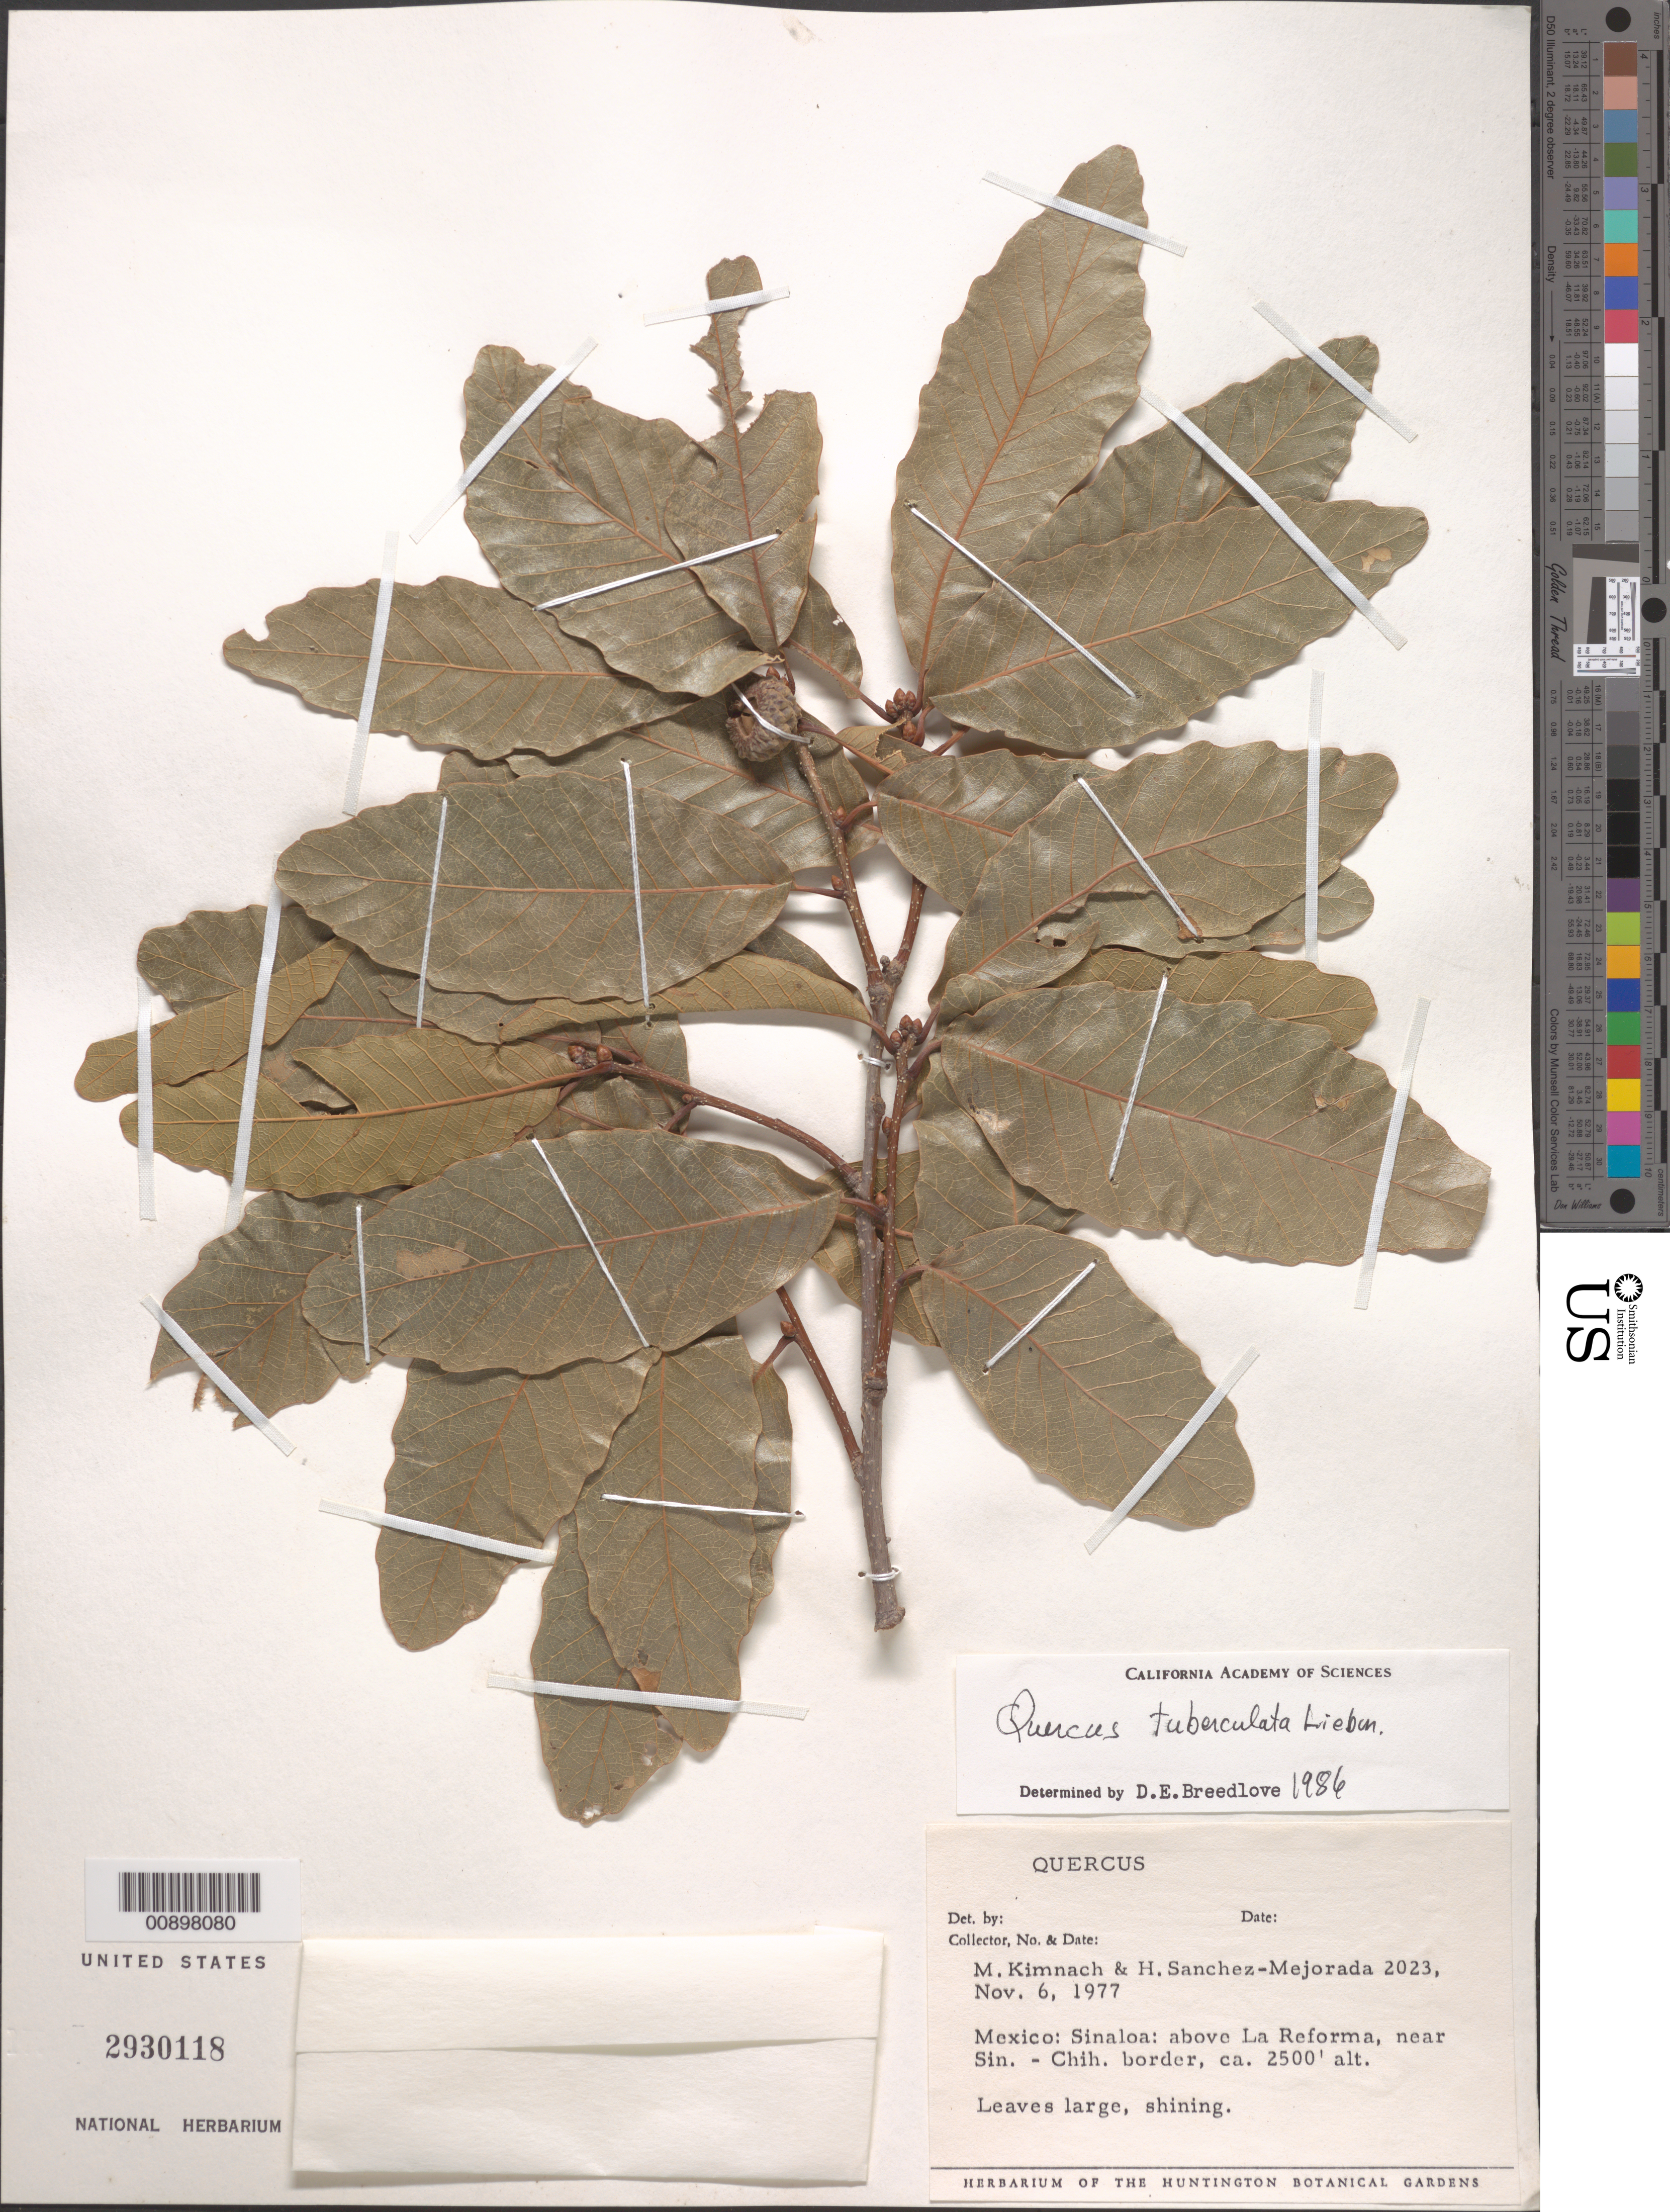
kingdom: Plantae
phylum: Tracheophyta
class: Magnoliopsida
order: Fagales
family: Fagaceae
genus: Quercus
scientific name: Quercus tuberculata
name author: Liebm.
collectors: M. W. Kimnach & H. Sánchez-Mejorada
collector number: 2023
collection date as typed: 06 Nov 1977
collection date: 1977-11-06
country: Mexico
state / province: Sinaloa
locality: Sinaloa: above La Reforma, near Sin. - Chih. border.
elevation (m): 762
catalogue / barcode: US 2930118